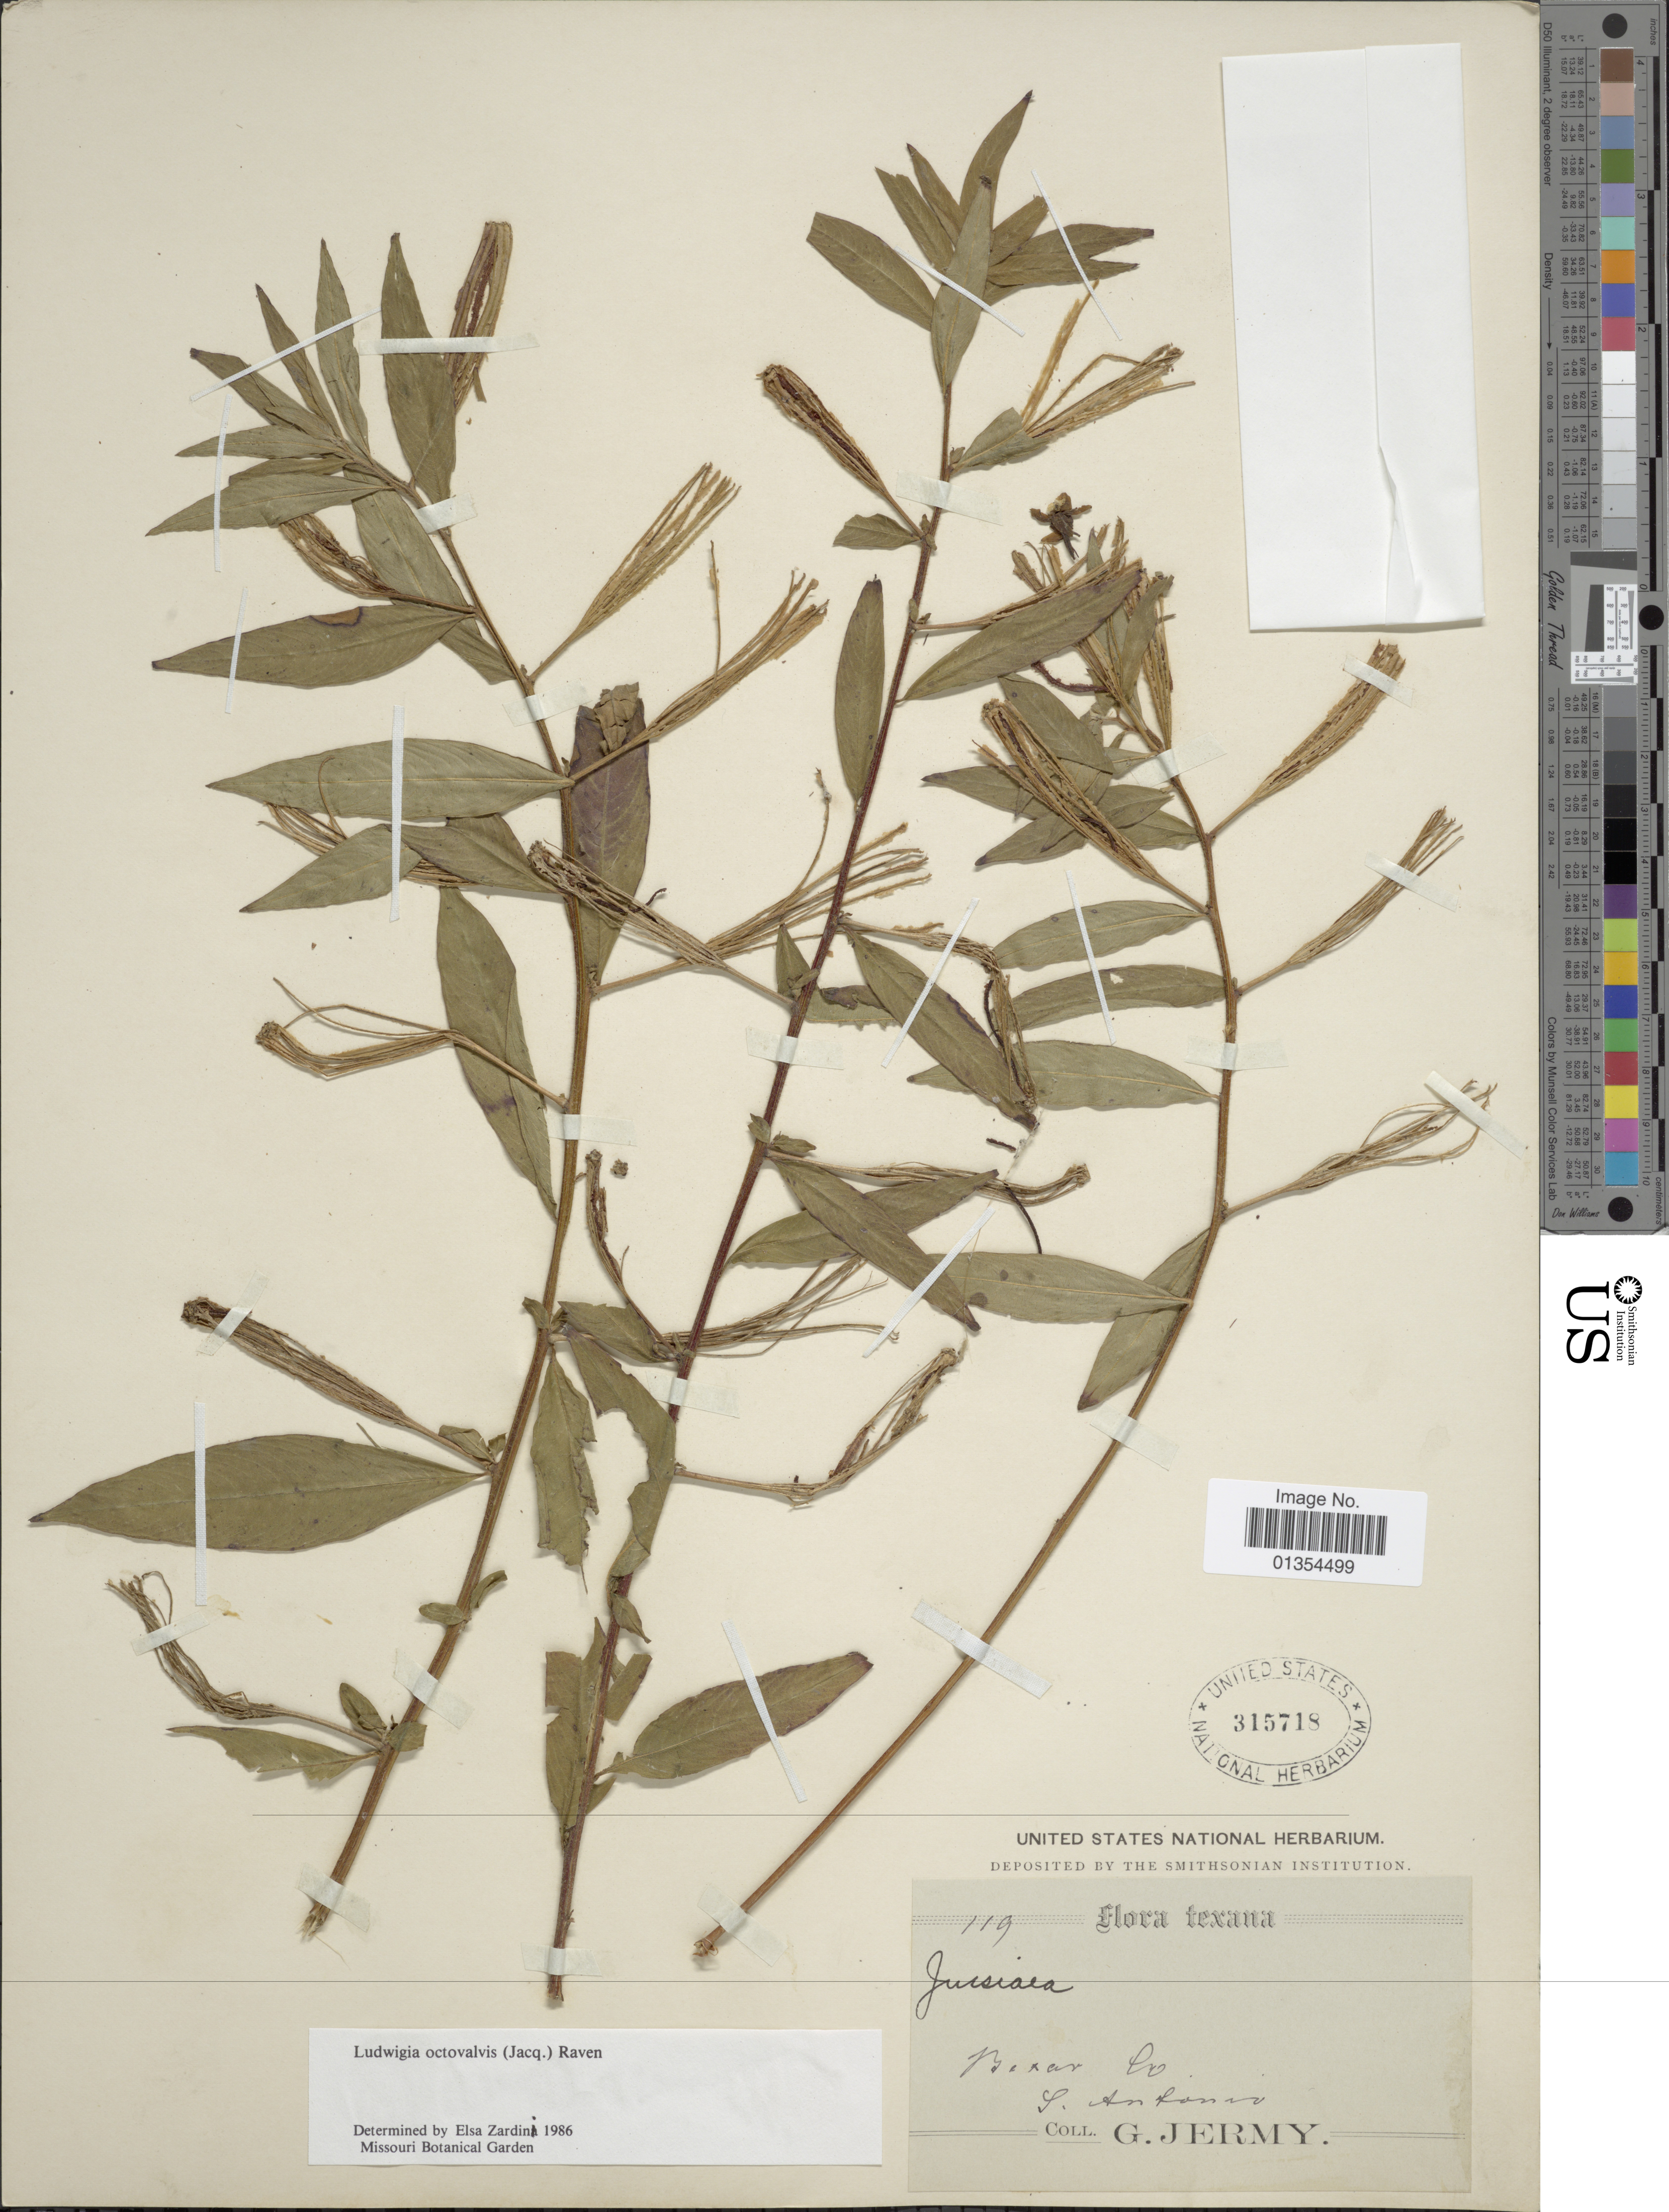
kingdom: Plantae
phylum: Tracheophyta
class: Magnoliopsida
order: Myrtales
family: Onagraceae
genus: Ludwigia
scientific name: Ludwigia octovalvis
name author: (Jacq.) P.H. Raven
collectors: G. Jermy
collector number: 119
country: United States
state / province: Texas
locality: Bexar Co., S. Antonio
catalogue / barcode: US 315718